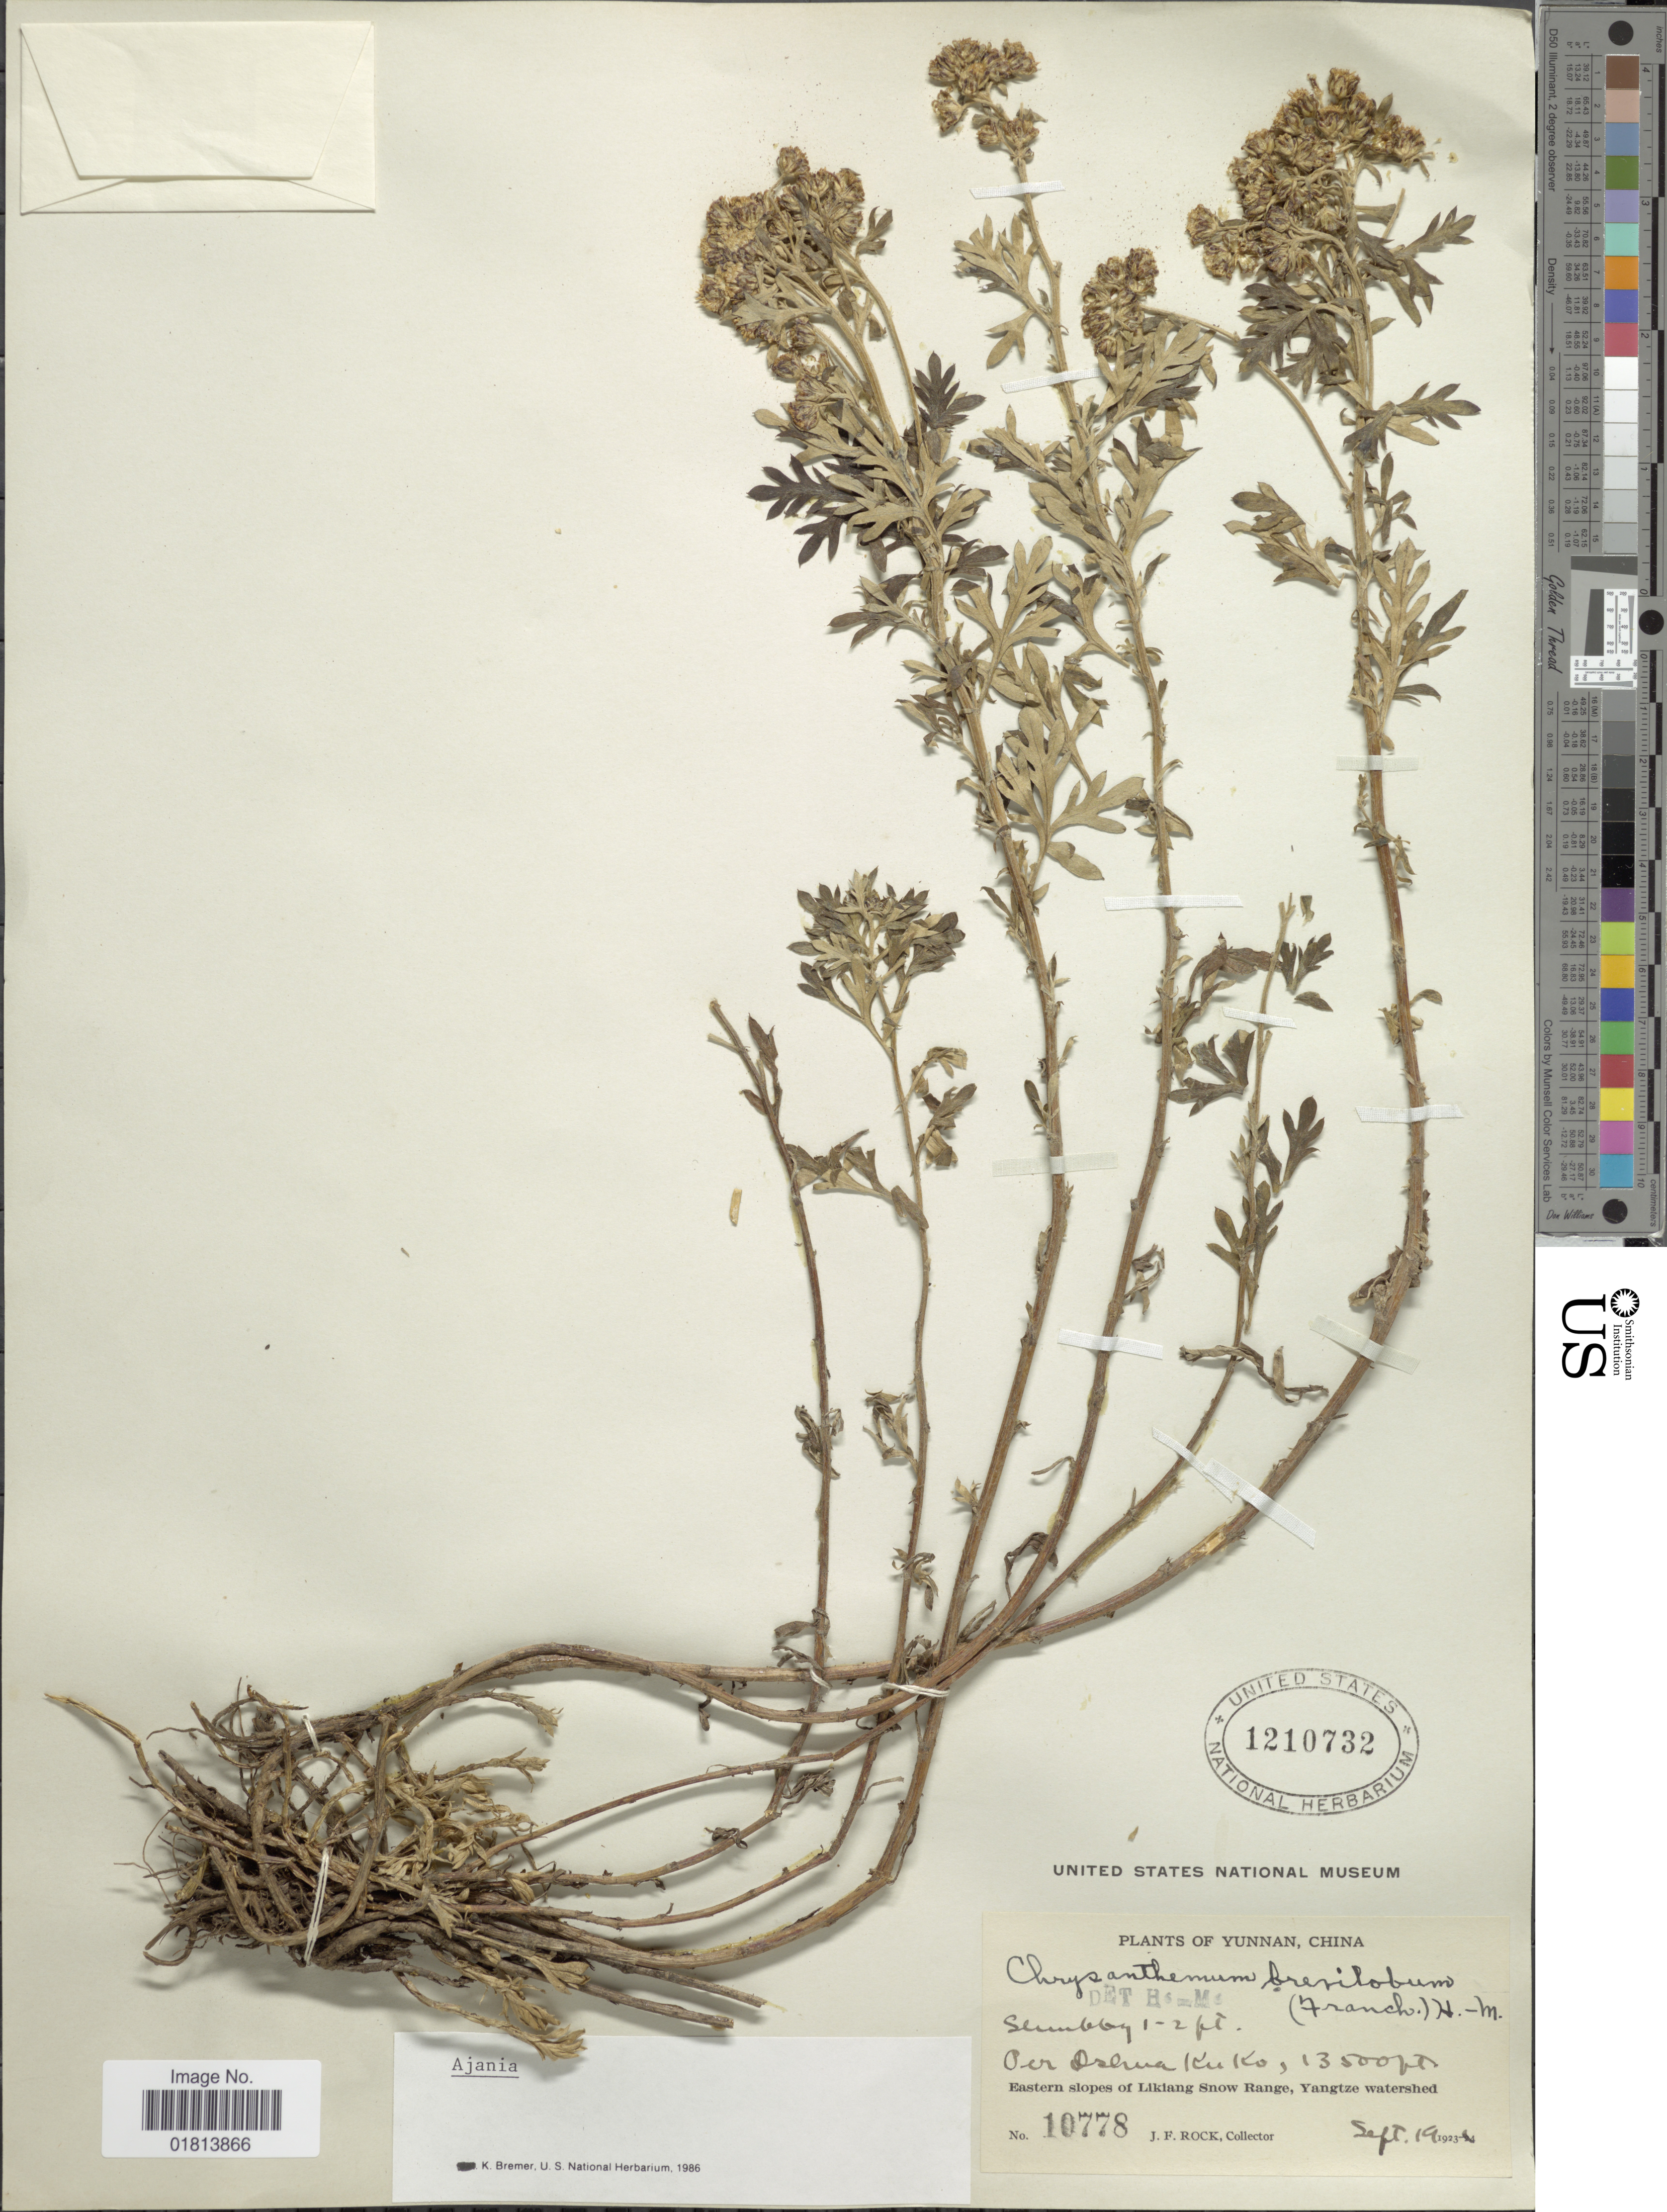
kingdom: Plantae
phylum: Tracheophyta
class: Magnoliopsida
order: Asterales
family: Asteraceae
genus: Ajania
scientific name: Ajania breviloba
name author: (Franch. ex Hand.-Mazz.) Y. Ling & C. Shih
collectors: J. Rock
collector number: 10778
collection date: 1923-09-19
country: China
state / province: Yunnan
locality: Oer Oshua Ku Ko, Eastern slopes of Likiang Snow Range, Yangtze watershed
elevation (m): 4115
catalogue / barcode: US 1210732